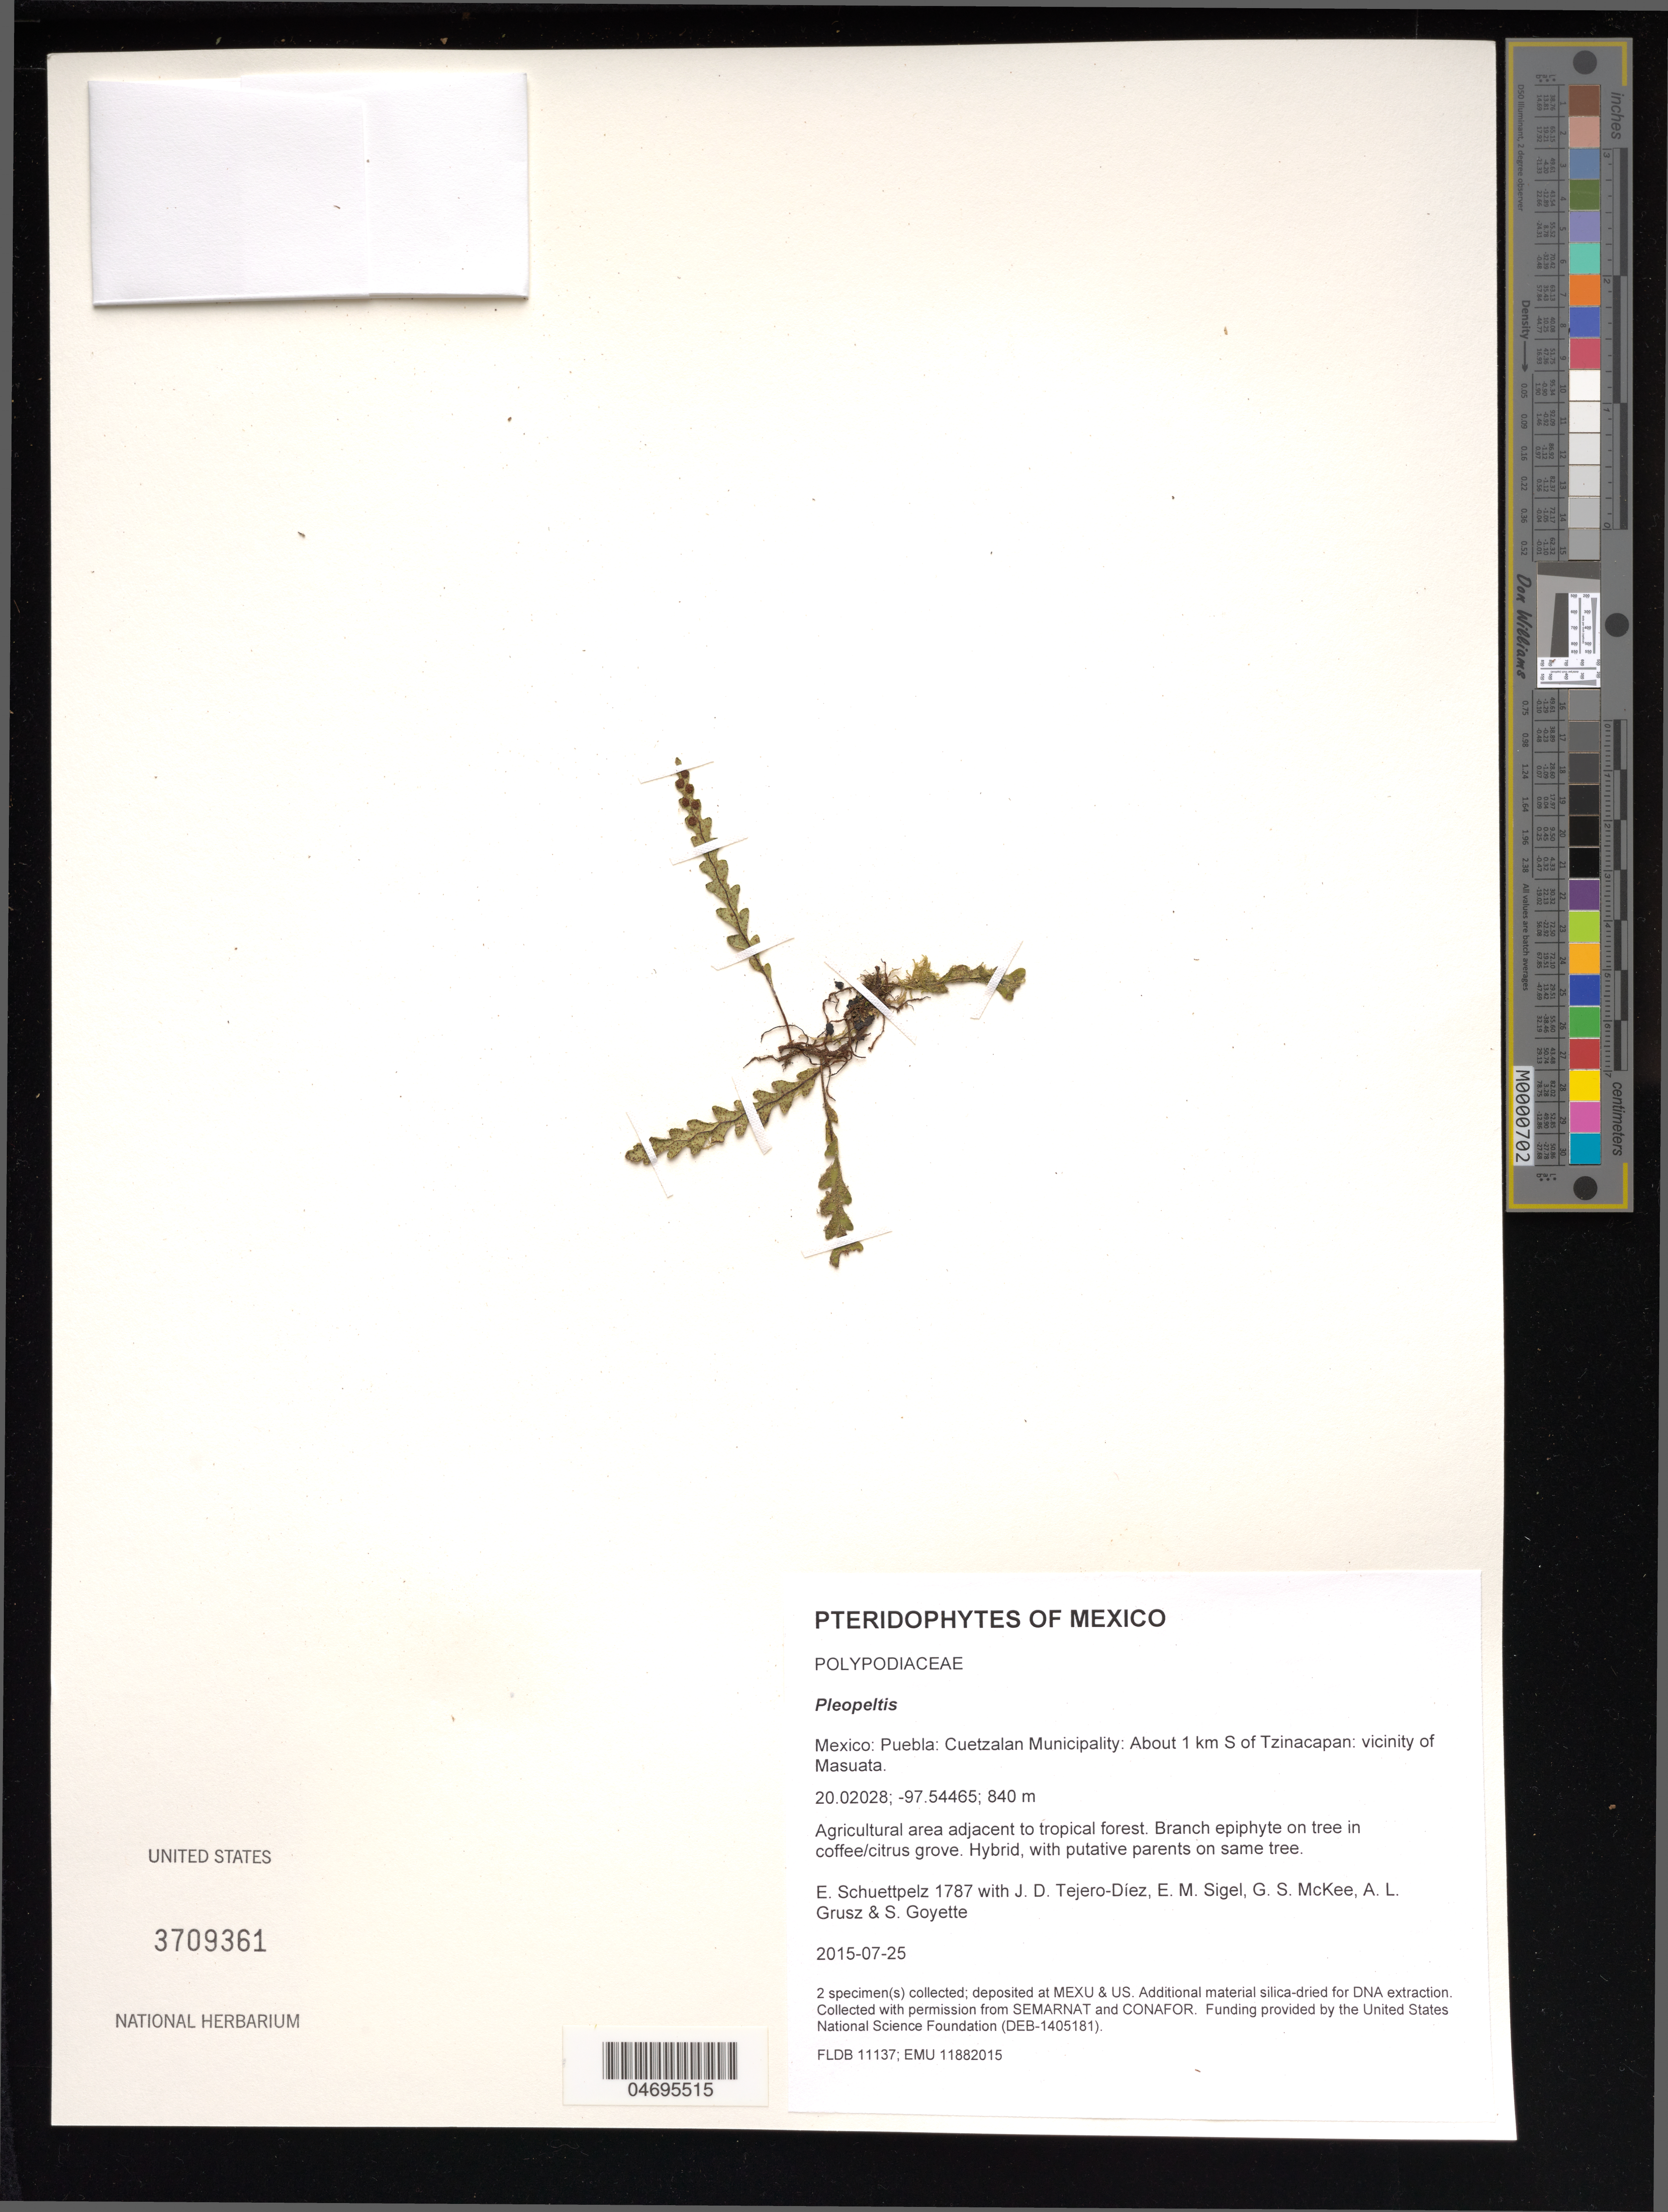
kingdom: Plantae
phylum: Tracheophyta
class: Polypodiopsida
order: Polypodiales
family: Polypodiaceae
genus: Pleopeltis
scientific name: Pleopeltis sp.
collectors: E. Schuettpelz, D. Tejero-Díez, E. M. Sigel, G. S. McKee & A. Grusz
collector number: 1787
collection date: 2015-07-25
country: Mexico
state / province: Puebla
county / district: Cuetzalan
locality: About 1 km S of Tzinacapan: vicinity of Masuata.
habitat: Agricultural area adjacent to tropical forest.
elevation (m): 840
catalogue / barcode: US 3709361